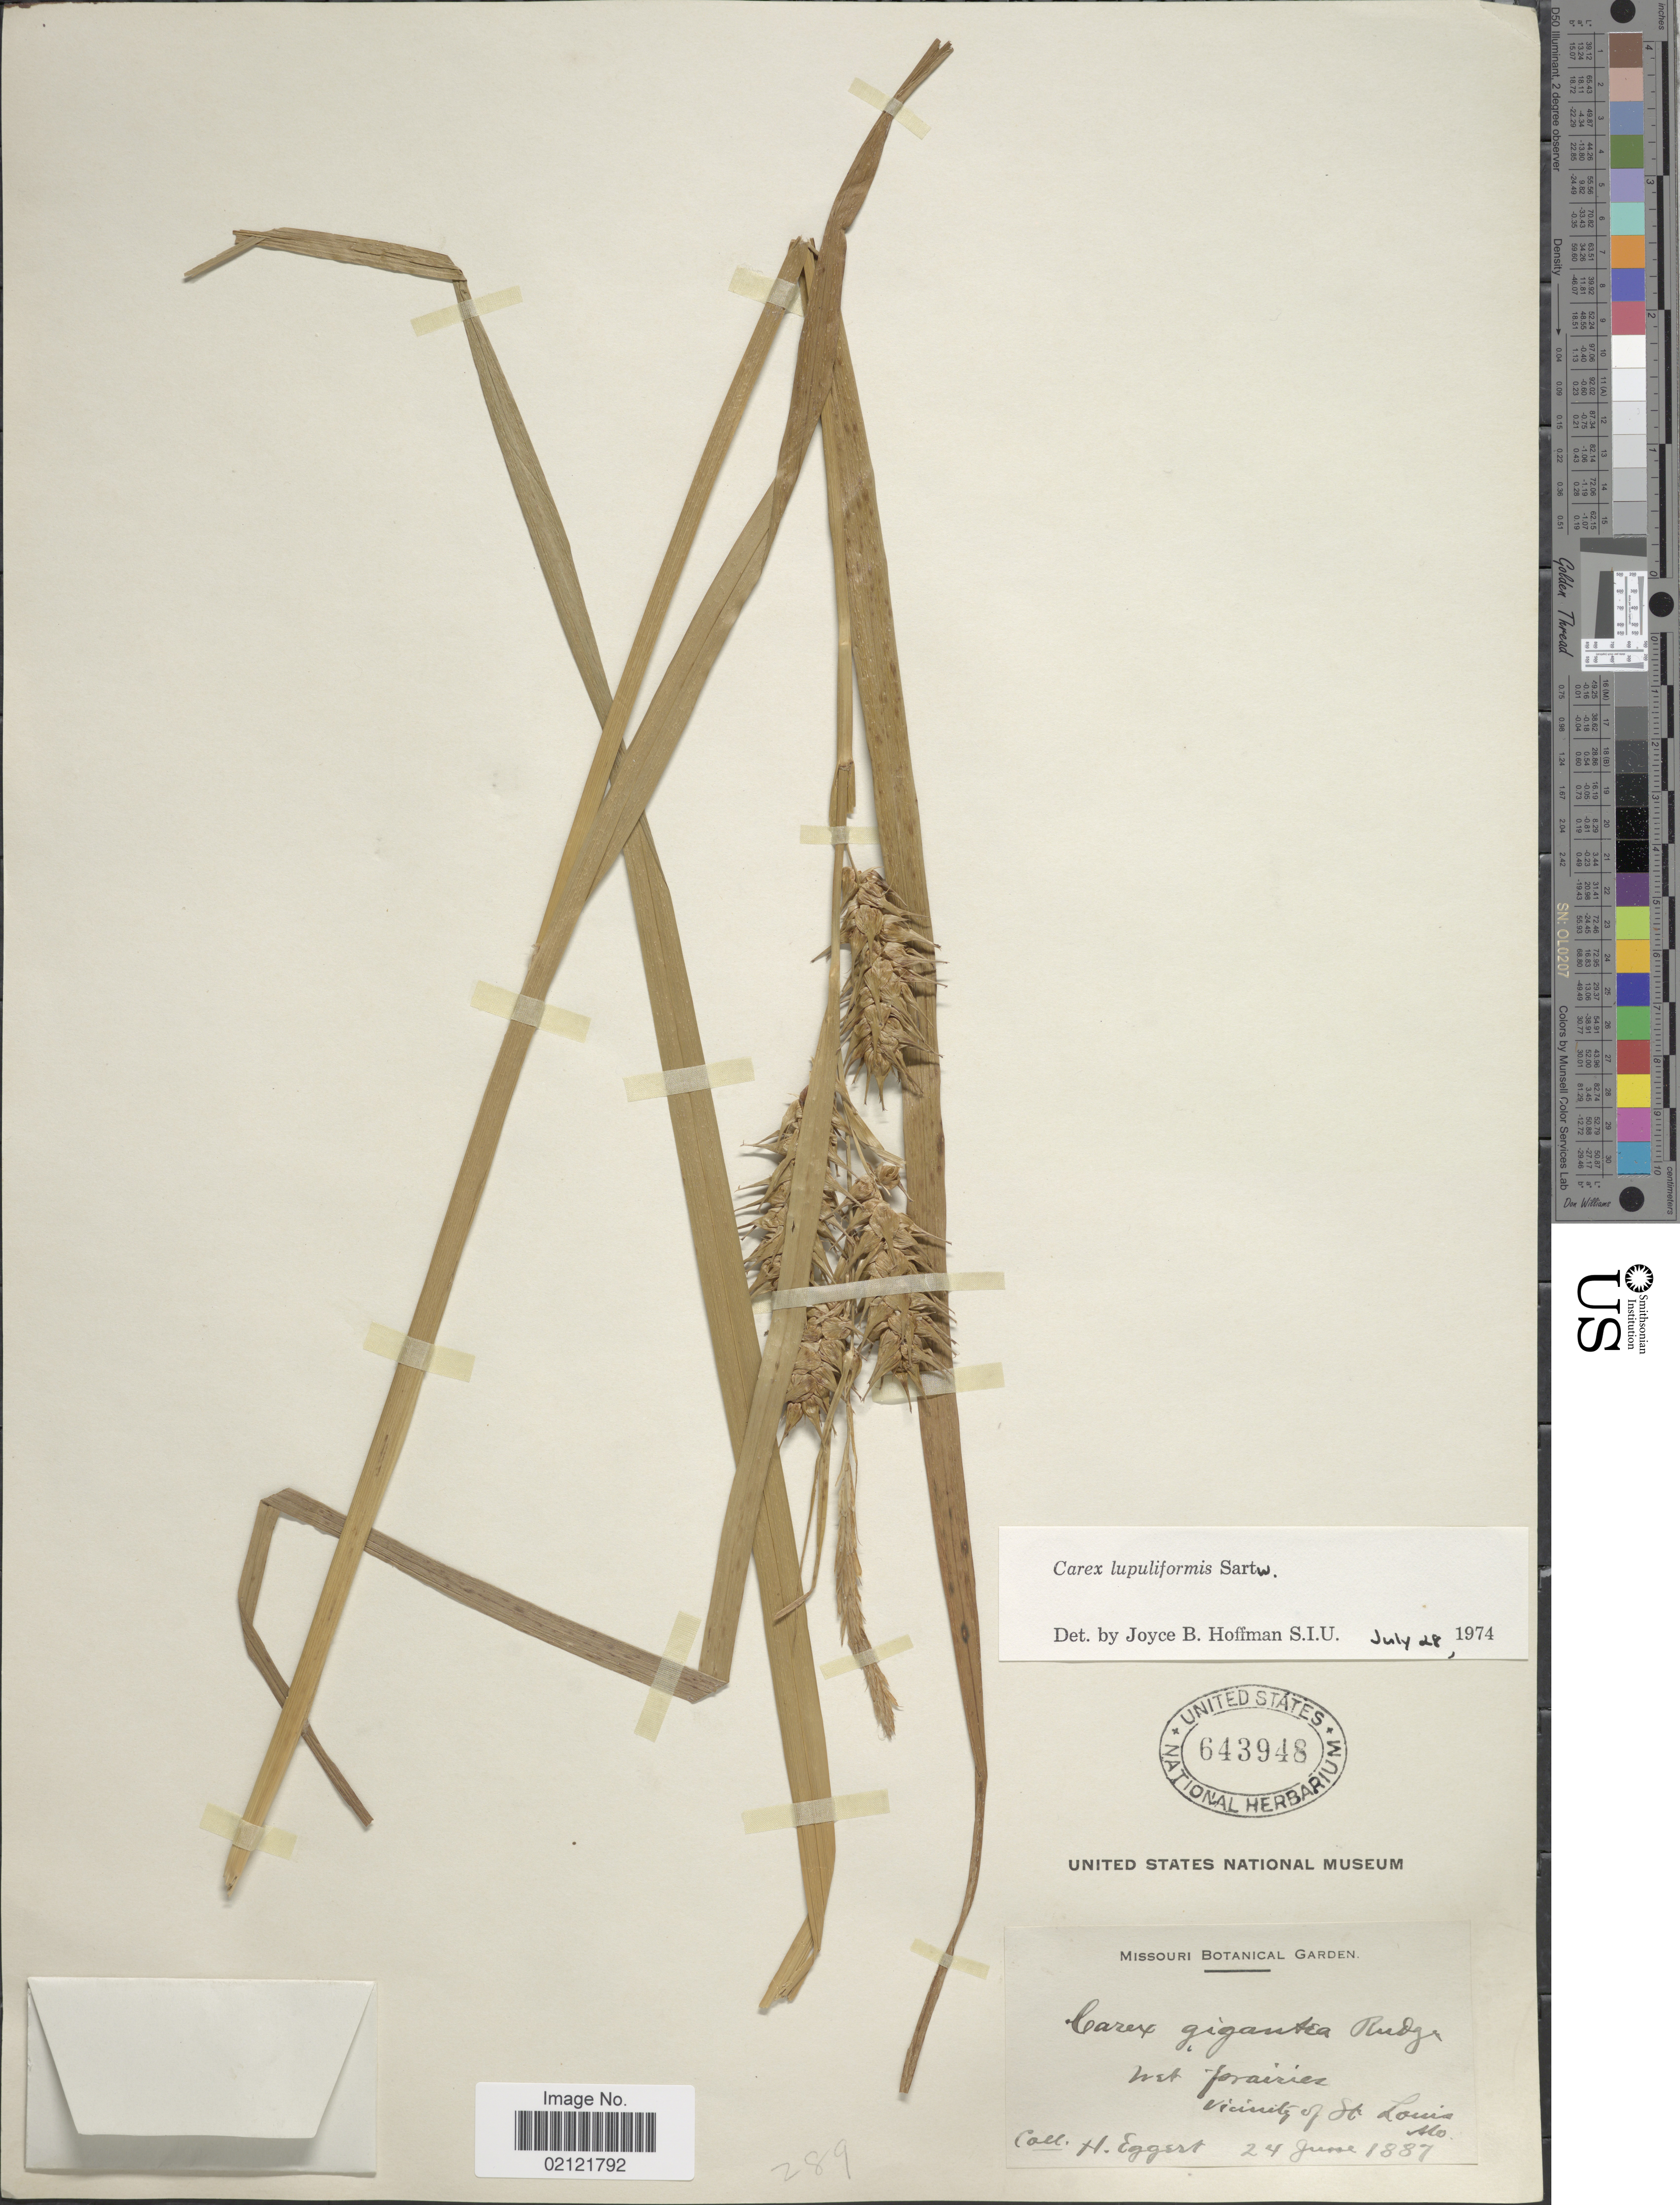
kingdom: Plantae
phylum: Tracheophyta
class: Liliopsida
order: Poales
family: Cyperaceae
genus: Carex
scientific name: Carex lupuliformis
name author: Sartwell ex Dewey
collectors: H. Eggert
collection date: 1887-06-24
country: United States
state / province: Missouri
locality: West Prairies, vicinity of St. Louis, Mo.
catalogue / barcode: US 643948